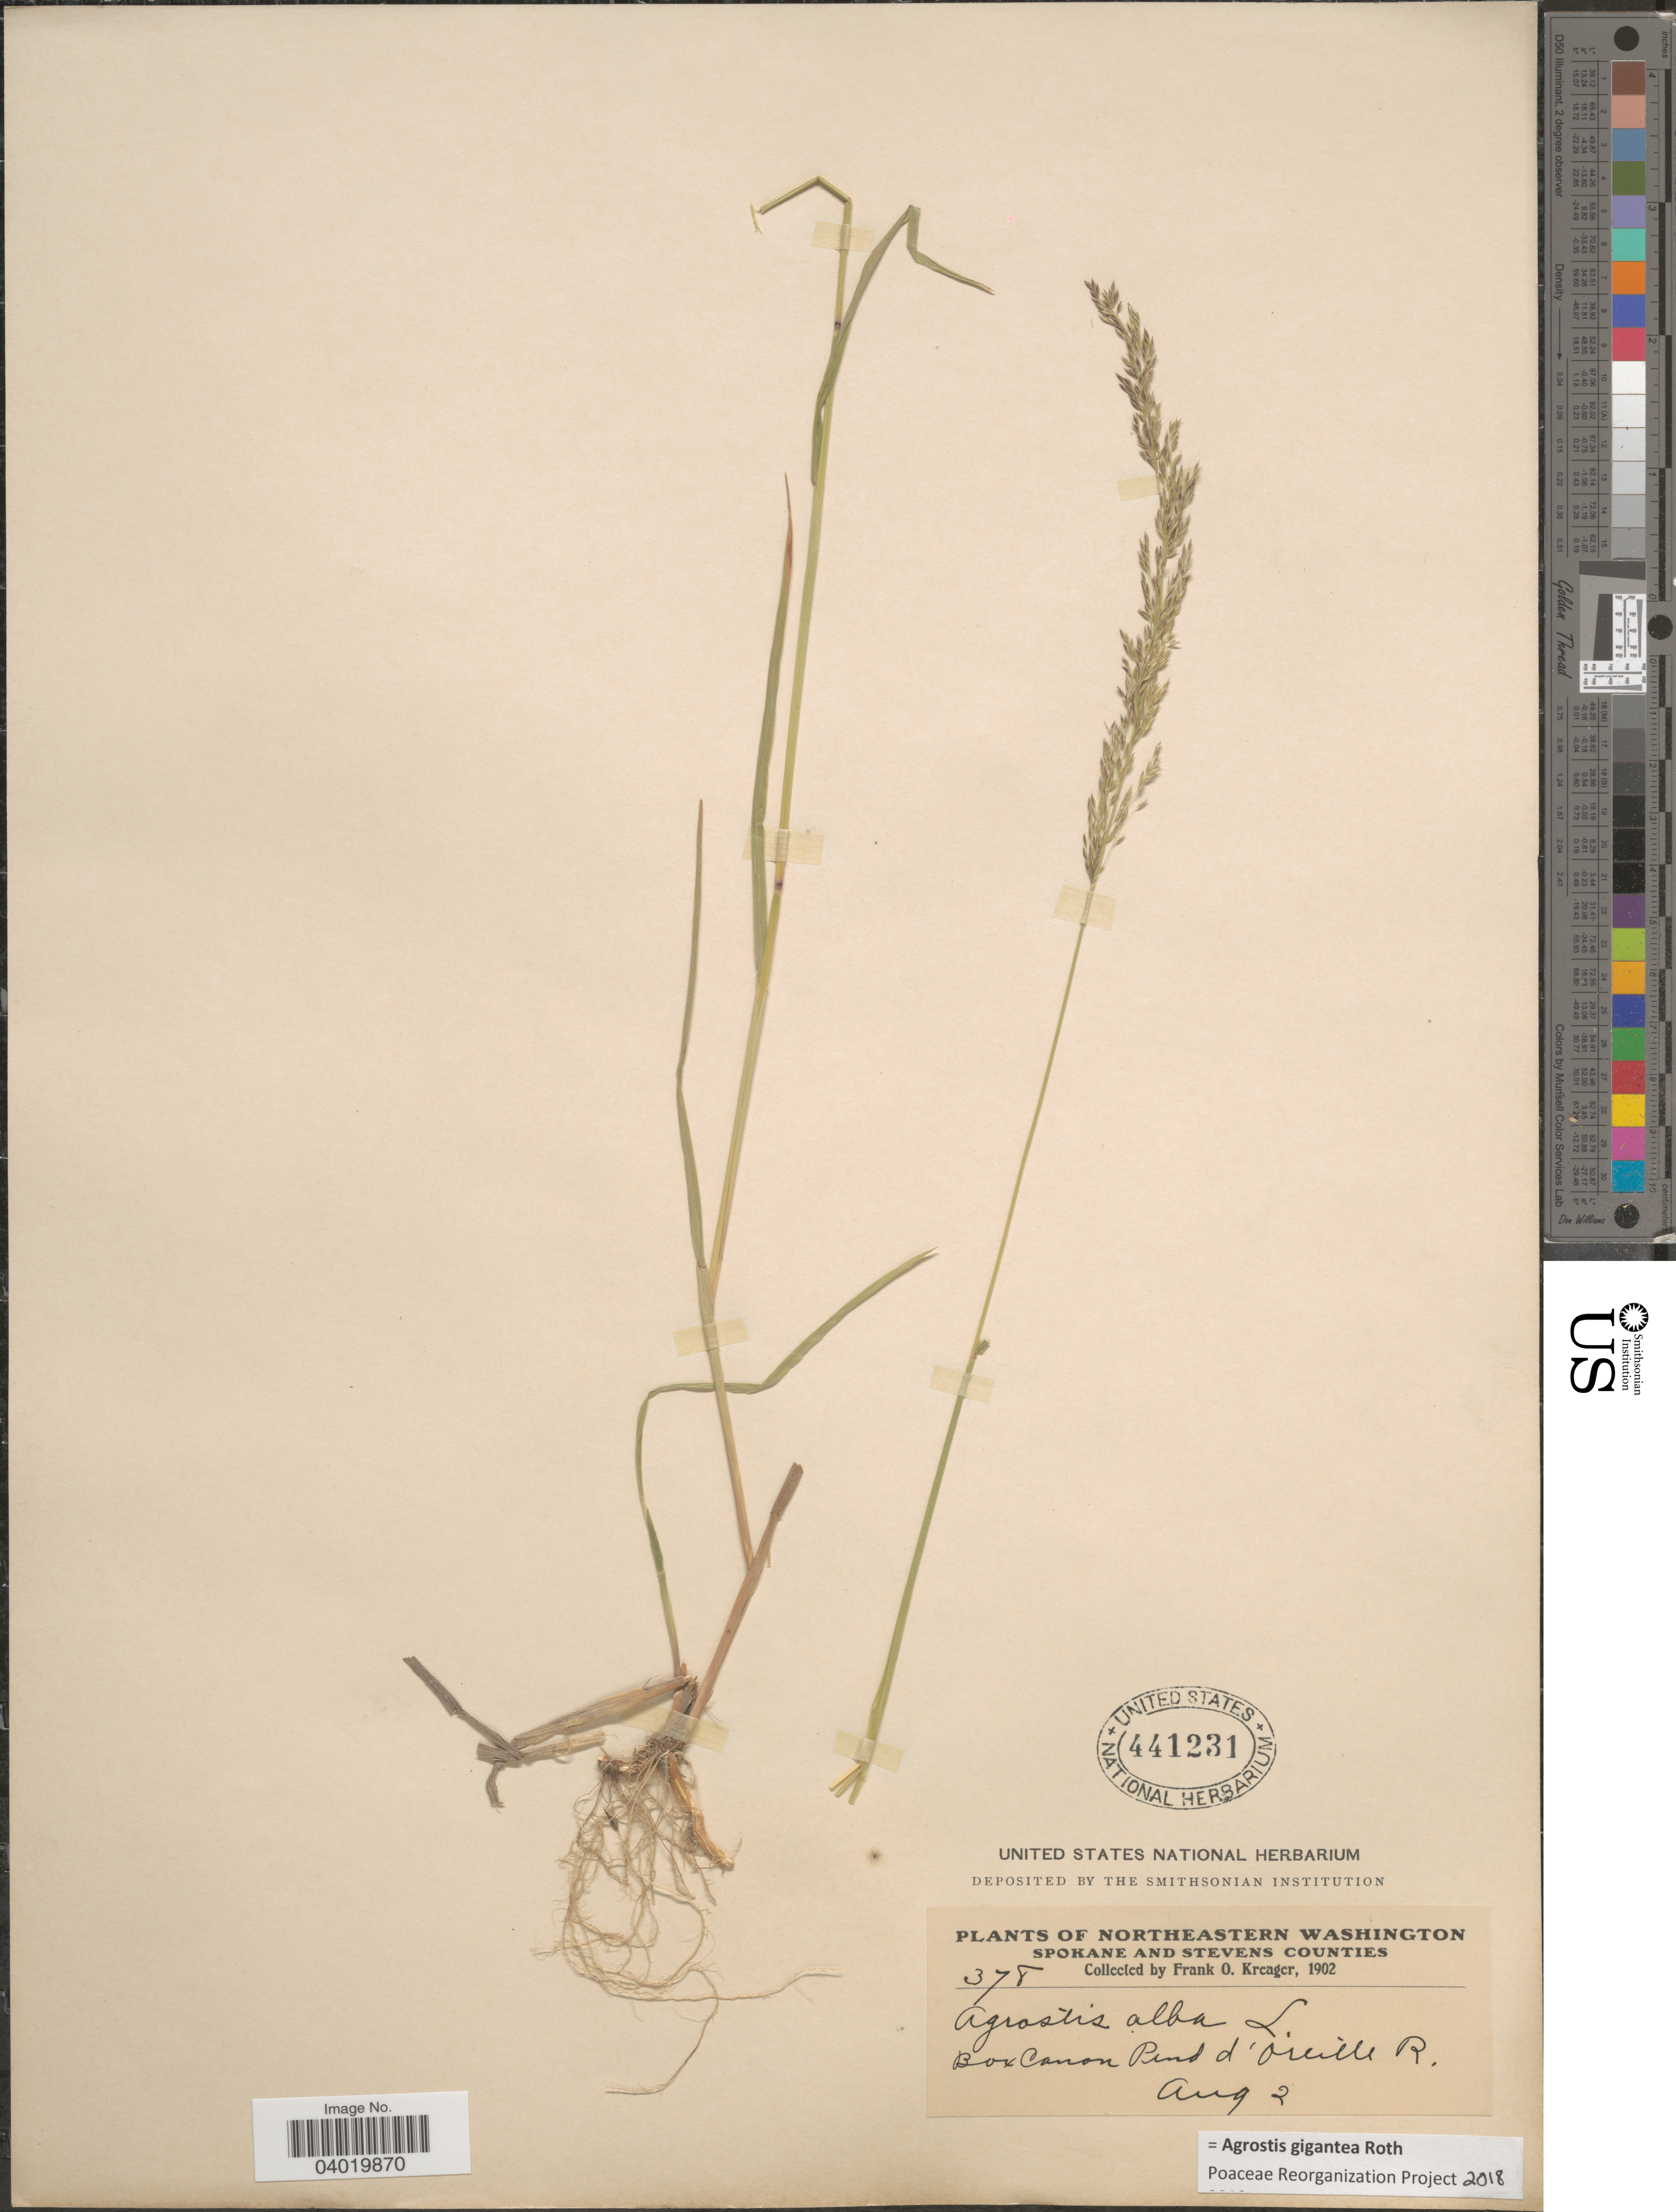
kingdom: Plantae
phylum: Tracheophyta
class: Liliopsida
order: Poales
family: Poaceae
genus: Agrostis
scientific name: Agrostis gigantea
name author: Roth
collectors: F. Kreager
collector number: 378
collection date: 1902-08-02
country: United States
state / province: Washington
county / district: Spokane / Stevens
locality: Northeastern Washington. Spokane and Stevens Counties. Box Canon Pond d' Oreille R.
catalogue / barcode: US 441231